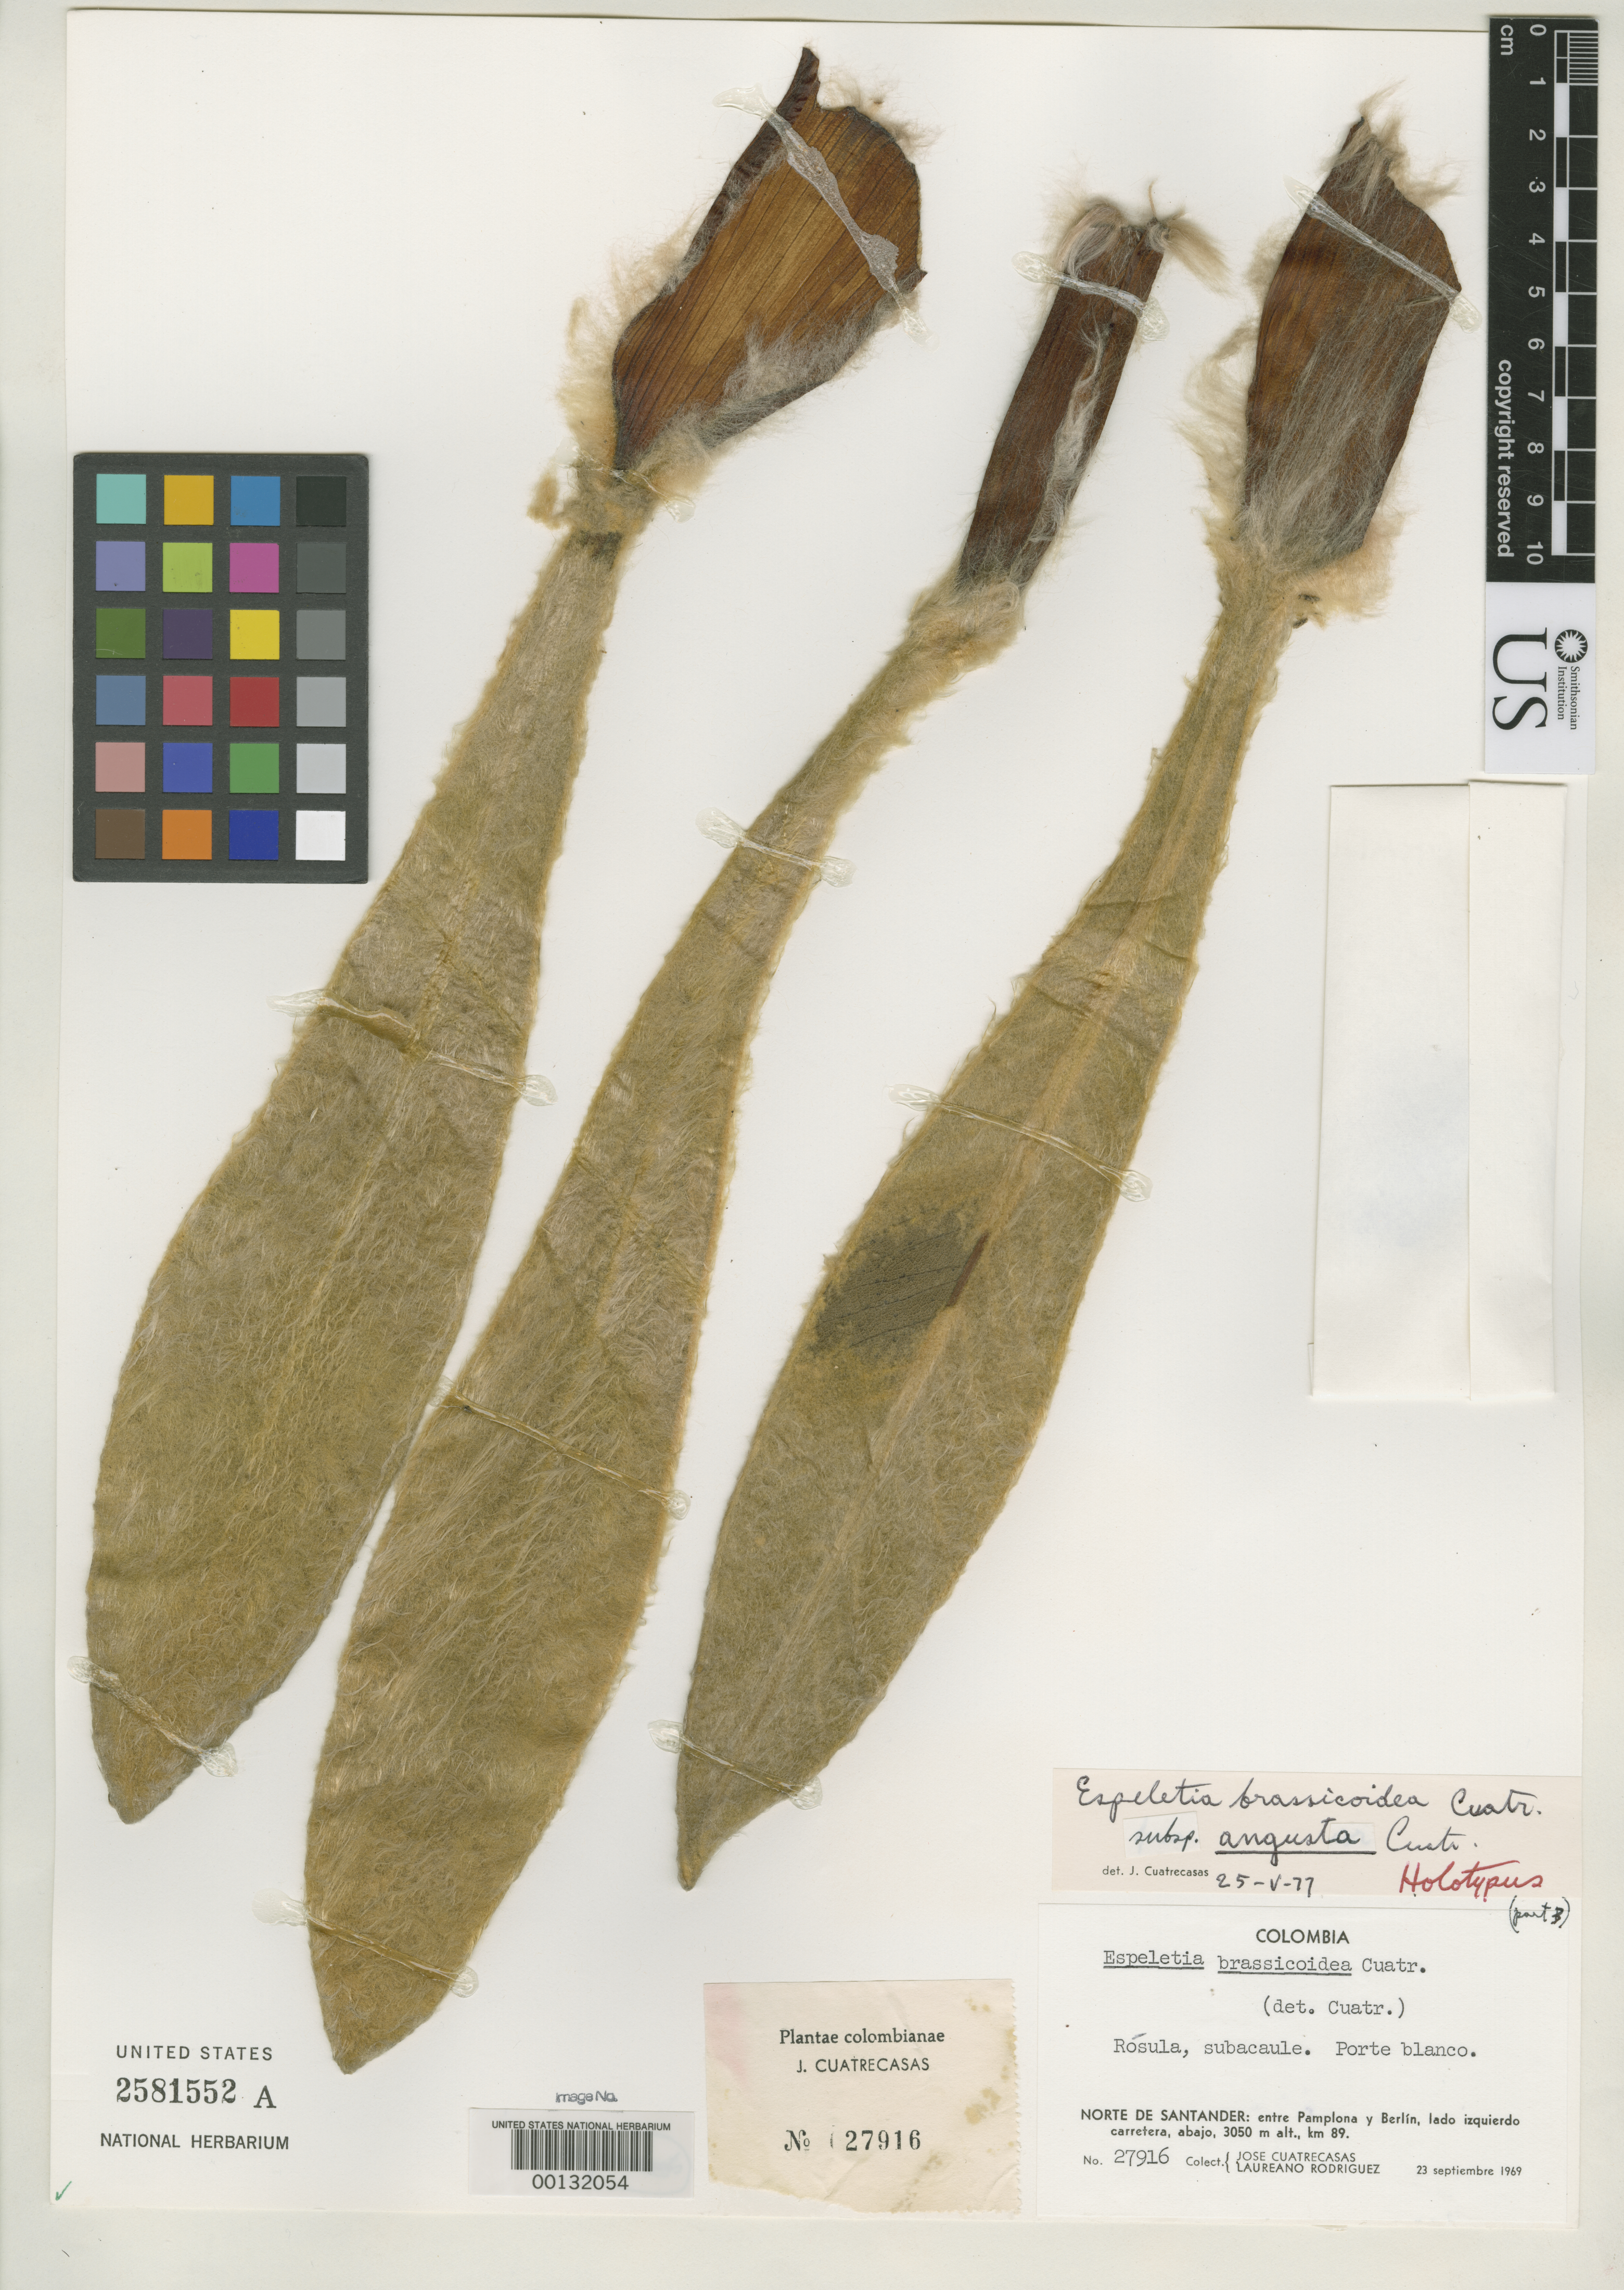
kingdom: Plantae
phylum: Tracheophyta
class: Magnoliopsida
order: Asterales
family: Asteraceae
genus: Espeletia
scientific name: Espeletia brassicoidea subsp. angusta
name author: Cuatrec.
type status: Holotype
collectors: J. Cuatrecasas & L. Rodriguez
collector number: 27916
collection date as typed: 23 Sep 1969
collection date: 1969-09-23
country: Colombia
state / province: Norte de Santander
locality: Between Pamplona & Berlin.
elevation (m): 3050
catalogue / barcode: US 2581552A